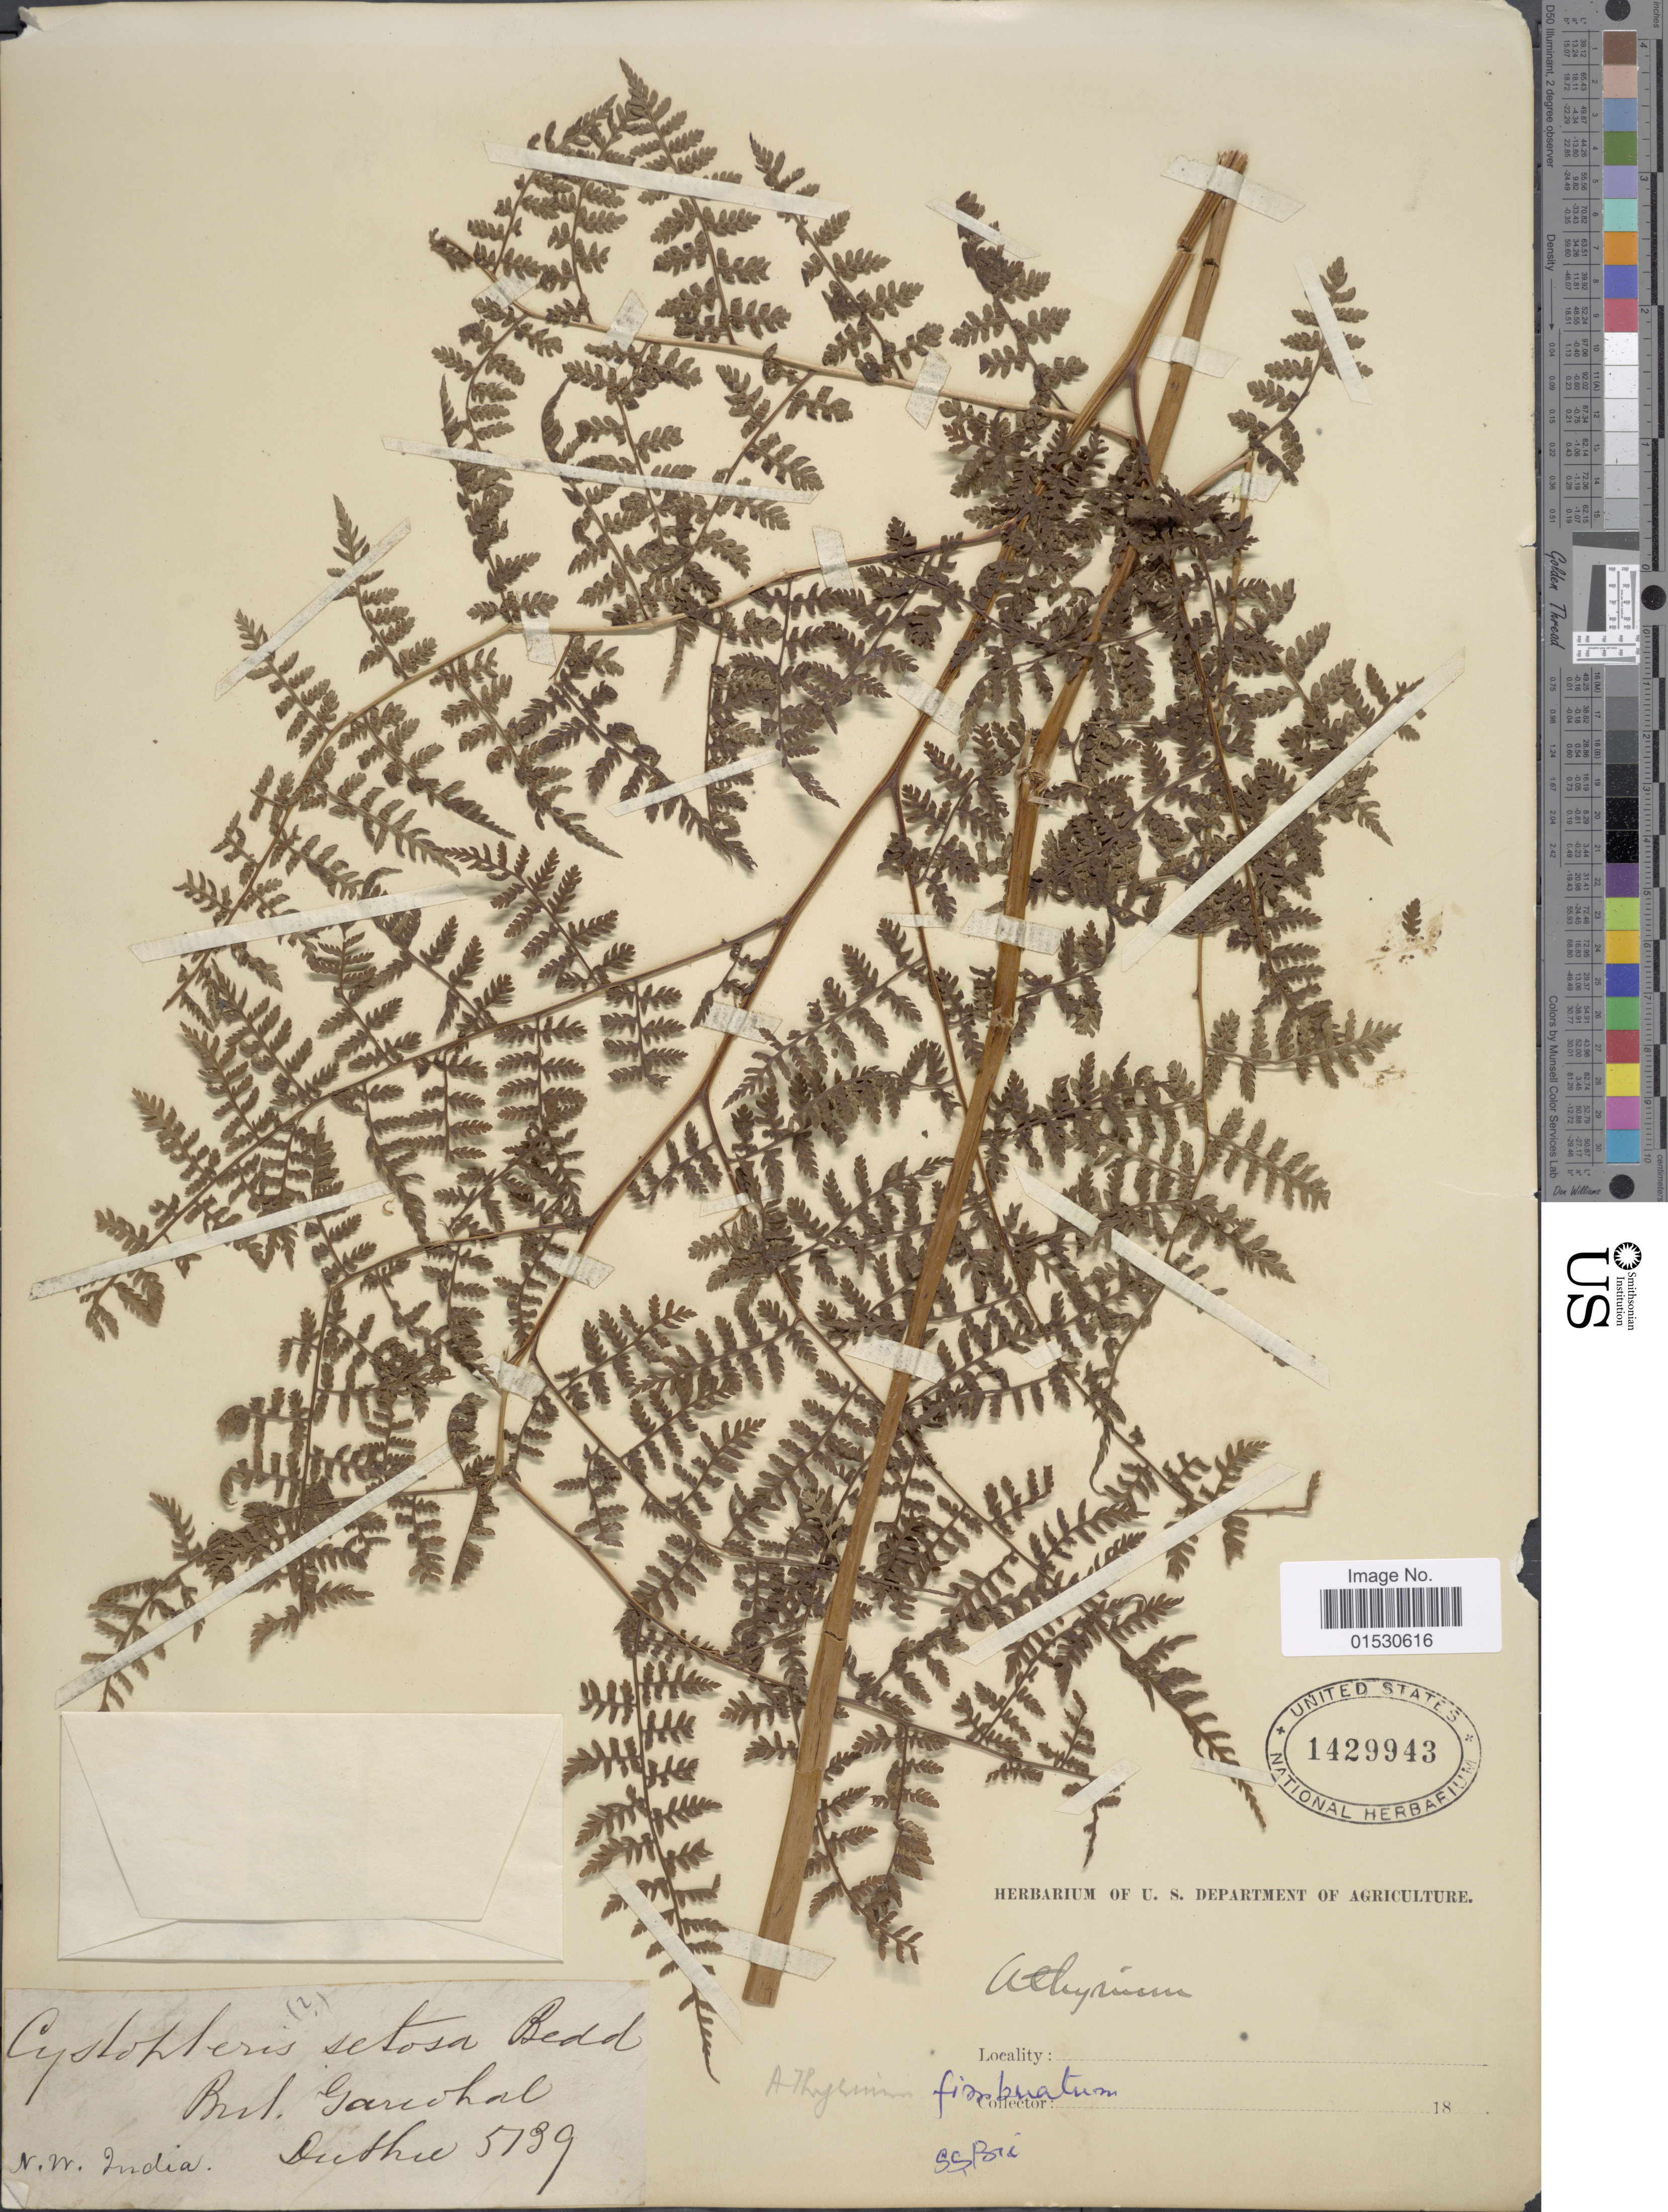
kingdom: Plantae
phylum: Tracheophyta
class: Polypodiopsida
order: Polypodiales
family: Athyriaceae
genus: Athyrium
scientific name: Athyrium fimbriatum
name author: (Wall.) T. Moore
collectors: Duthie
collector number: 5739*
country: India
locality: N.W. India, But. Garwhal [interpreted]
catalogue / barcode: US 1429943